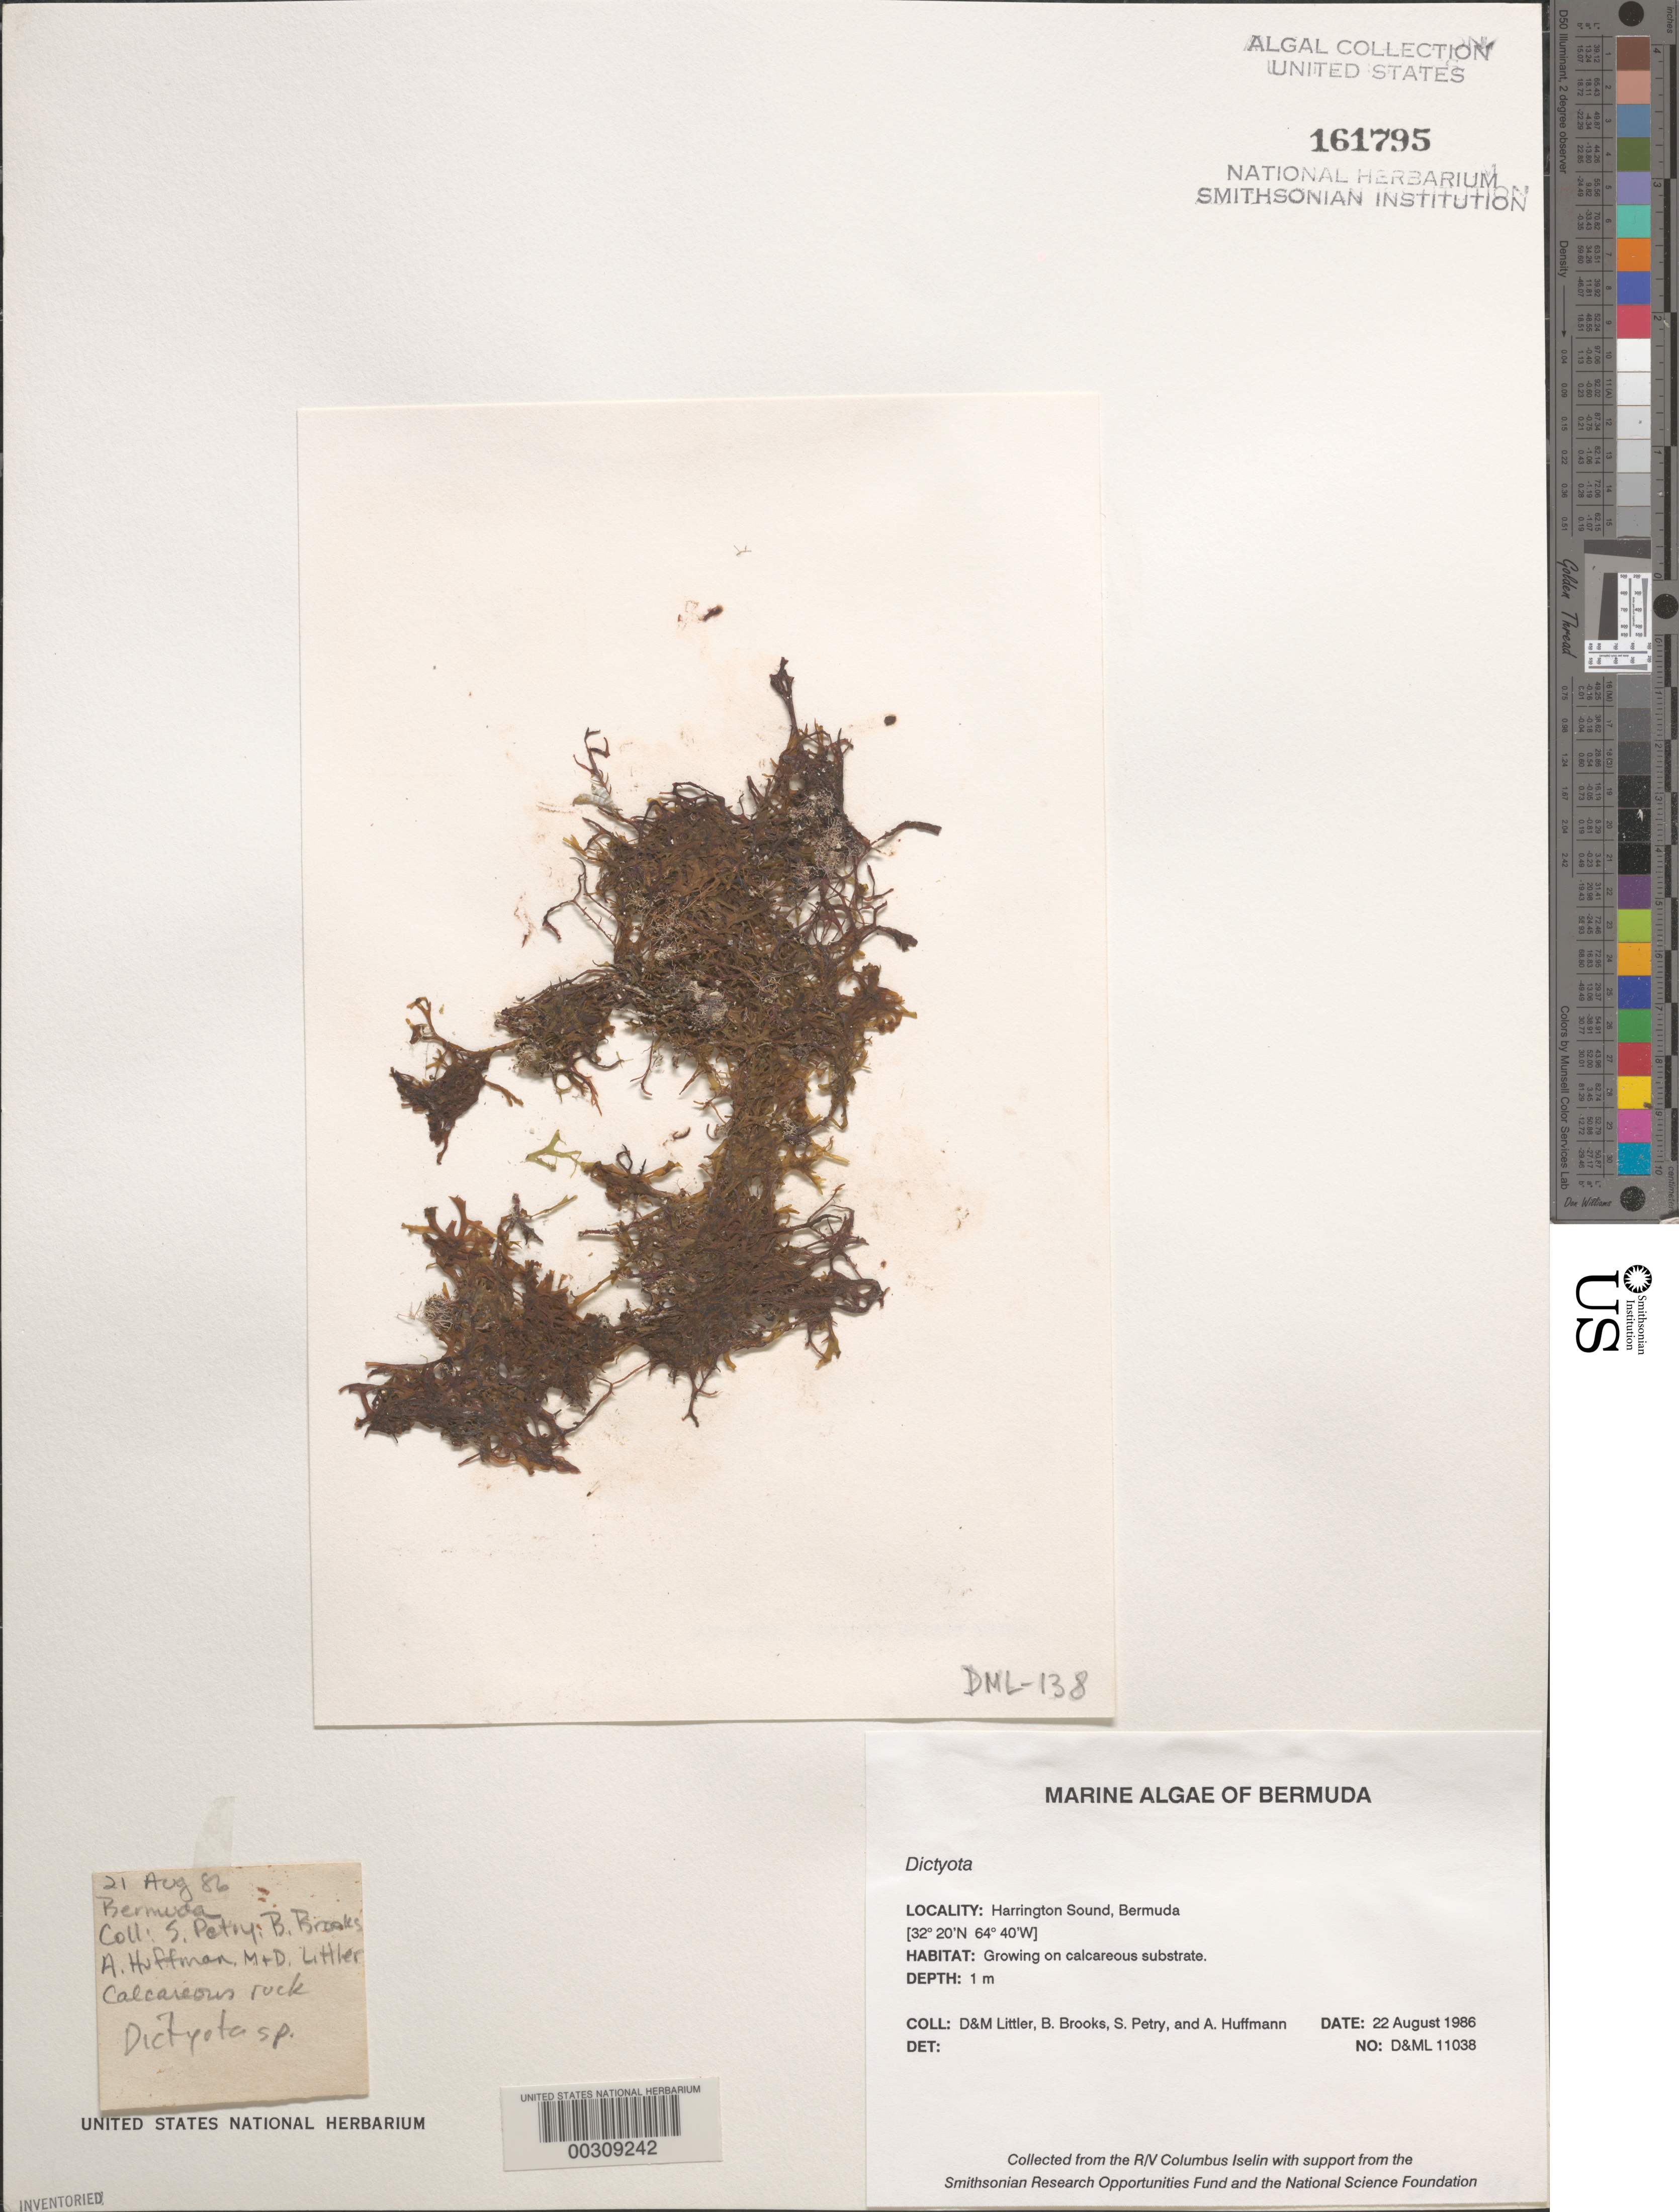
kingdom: Chromista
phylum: Ochrophyta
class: Phaeophyceae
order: Dictyotales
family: Dictyotaceae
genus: Dictyota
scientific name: Dictyota sp.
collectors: D. S. Littler, M. M. Littler & B. Brooks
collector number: D&ML 11138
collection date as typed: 21 Aug 1986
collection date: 1986-08-21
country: Bermuda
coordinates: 32 20' N, 64 33' W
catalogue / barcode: US 161795